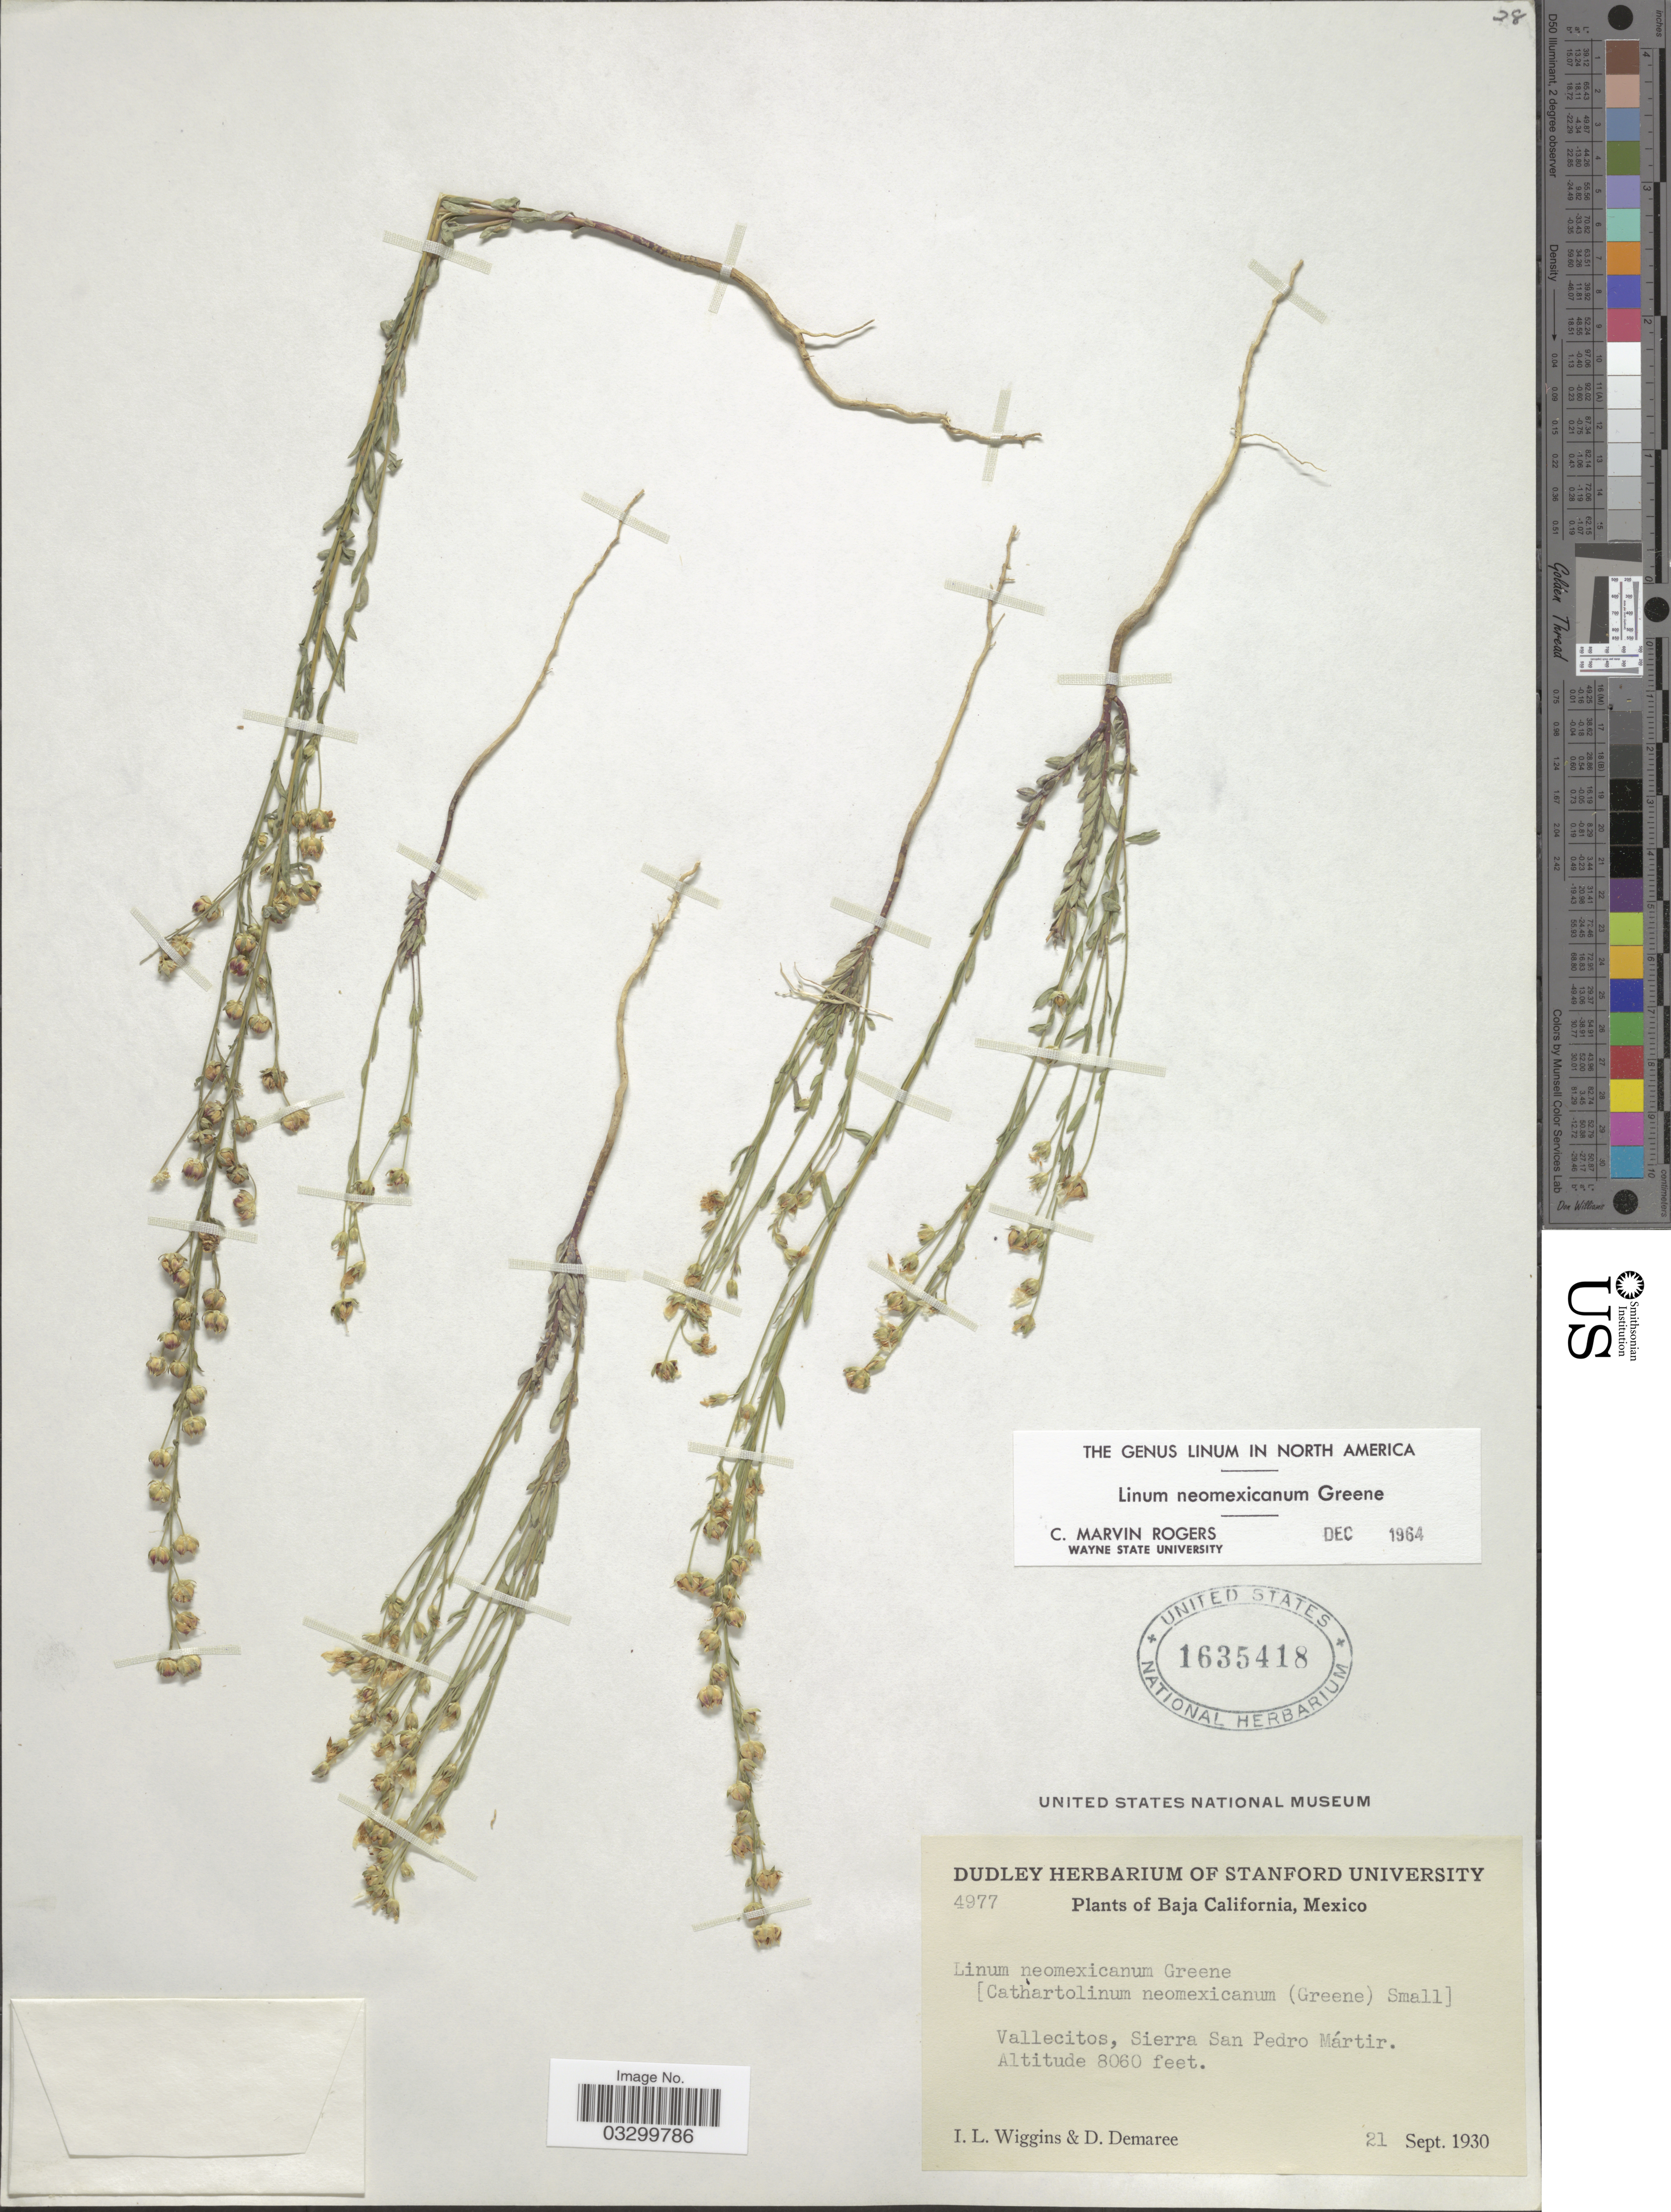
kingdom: Plantae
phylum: Tracheophyta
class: Magnoliopsida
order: Malpighiales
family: Linaceae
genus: Linum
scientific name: Linum neomexicanum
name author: Greene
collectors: I. L. Wiggins & D. Demaree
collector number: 4977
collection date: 1930-09-21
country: Mexico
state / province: Baja California Norte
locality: Vallecitos, Sierra San Pedro Mártir.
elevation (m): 2457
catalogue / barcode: US 1635418